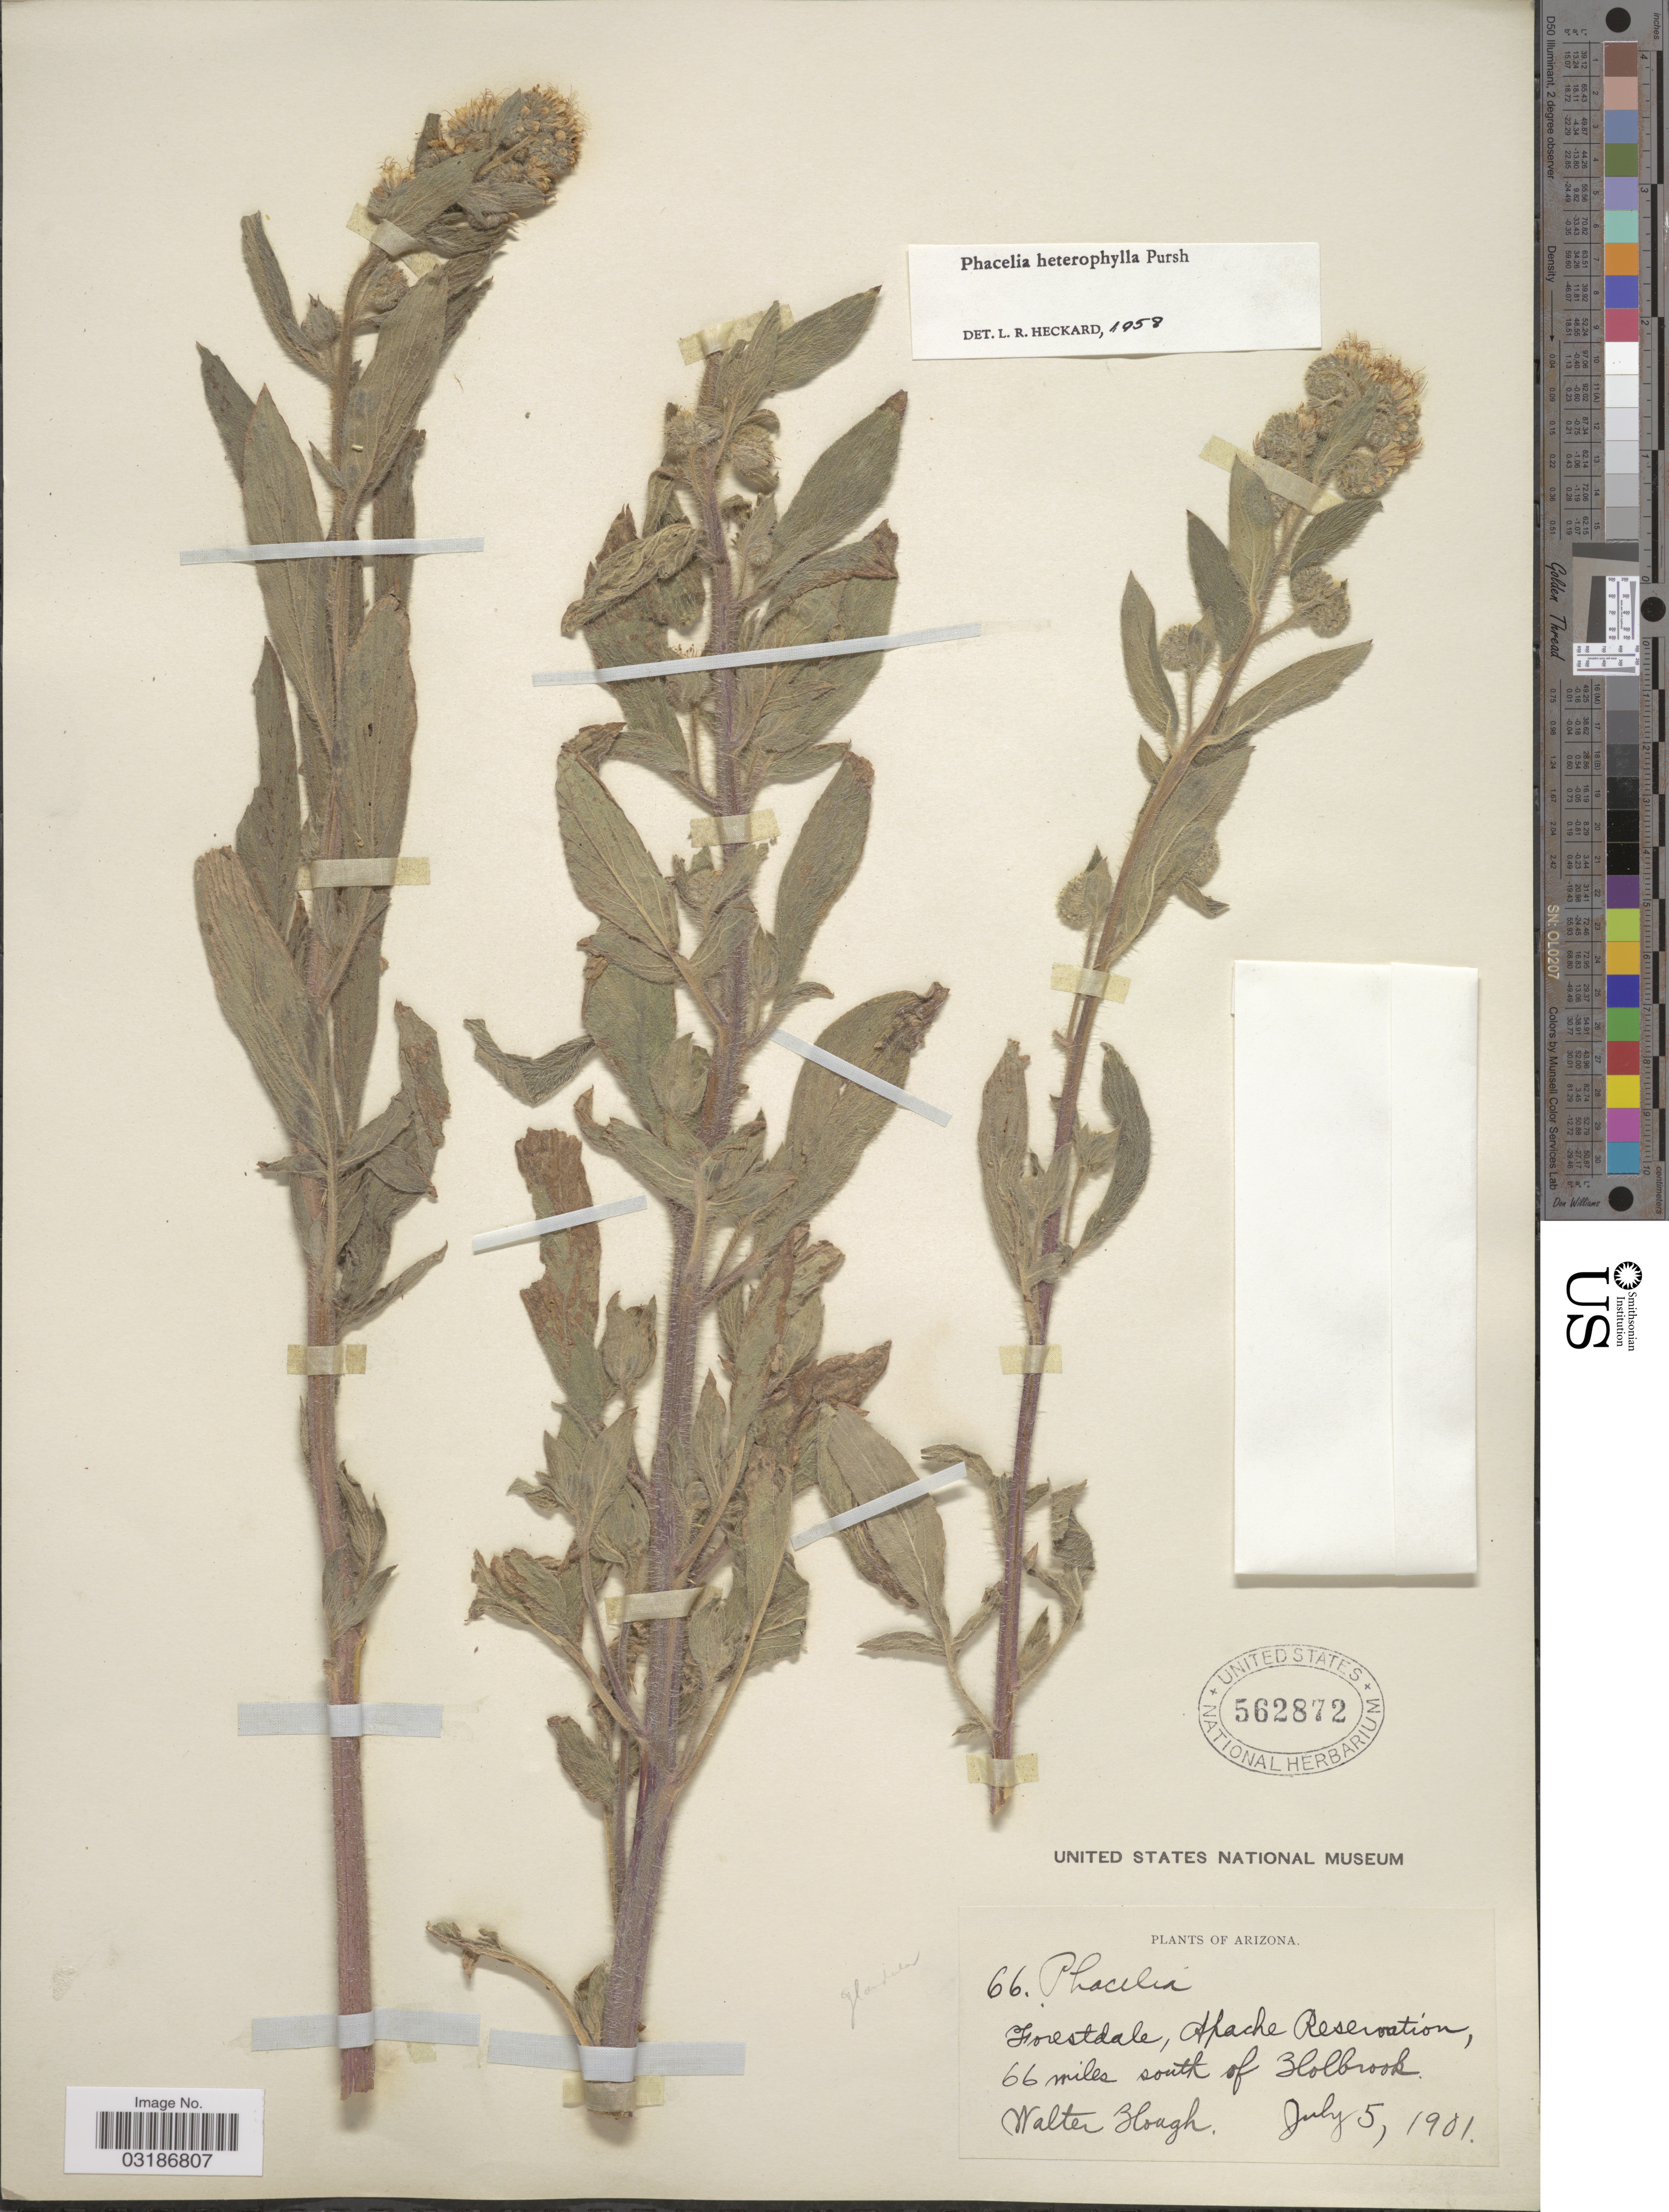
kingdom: Plantae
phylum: Tracheophyta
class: Magnoliopsida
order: Boraginales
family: Hydrophyllaceae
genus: Phacelia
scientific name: Phacelia heterophylla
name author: Pursh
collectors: W. Hough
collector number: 66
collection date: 1901-07-05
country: United States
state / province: Arizona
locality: Forestdale, Apache Reservation, 66 miles south of Holbrook.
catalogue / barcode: US 562872